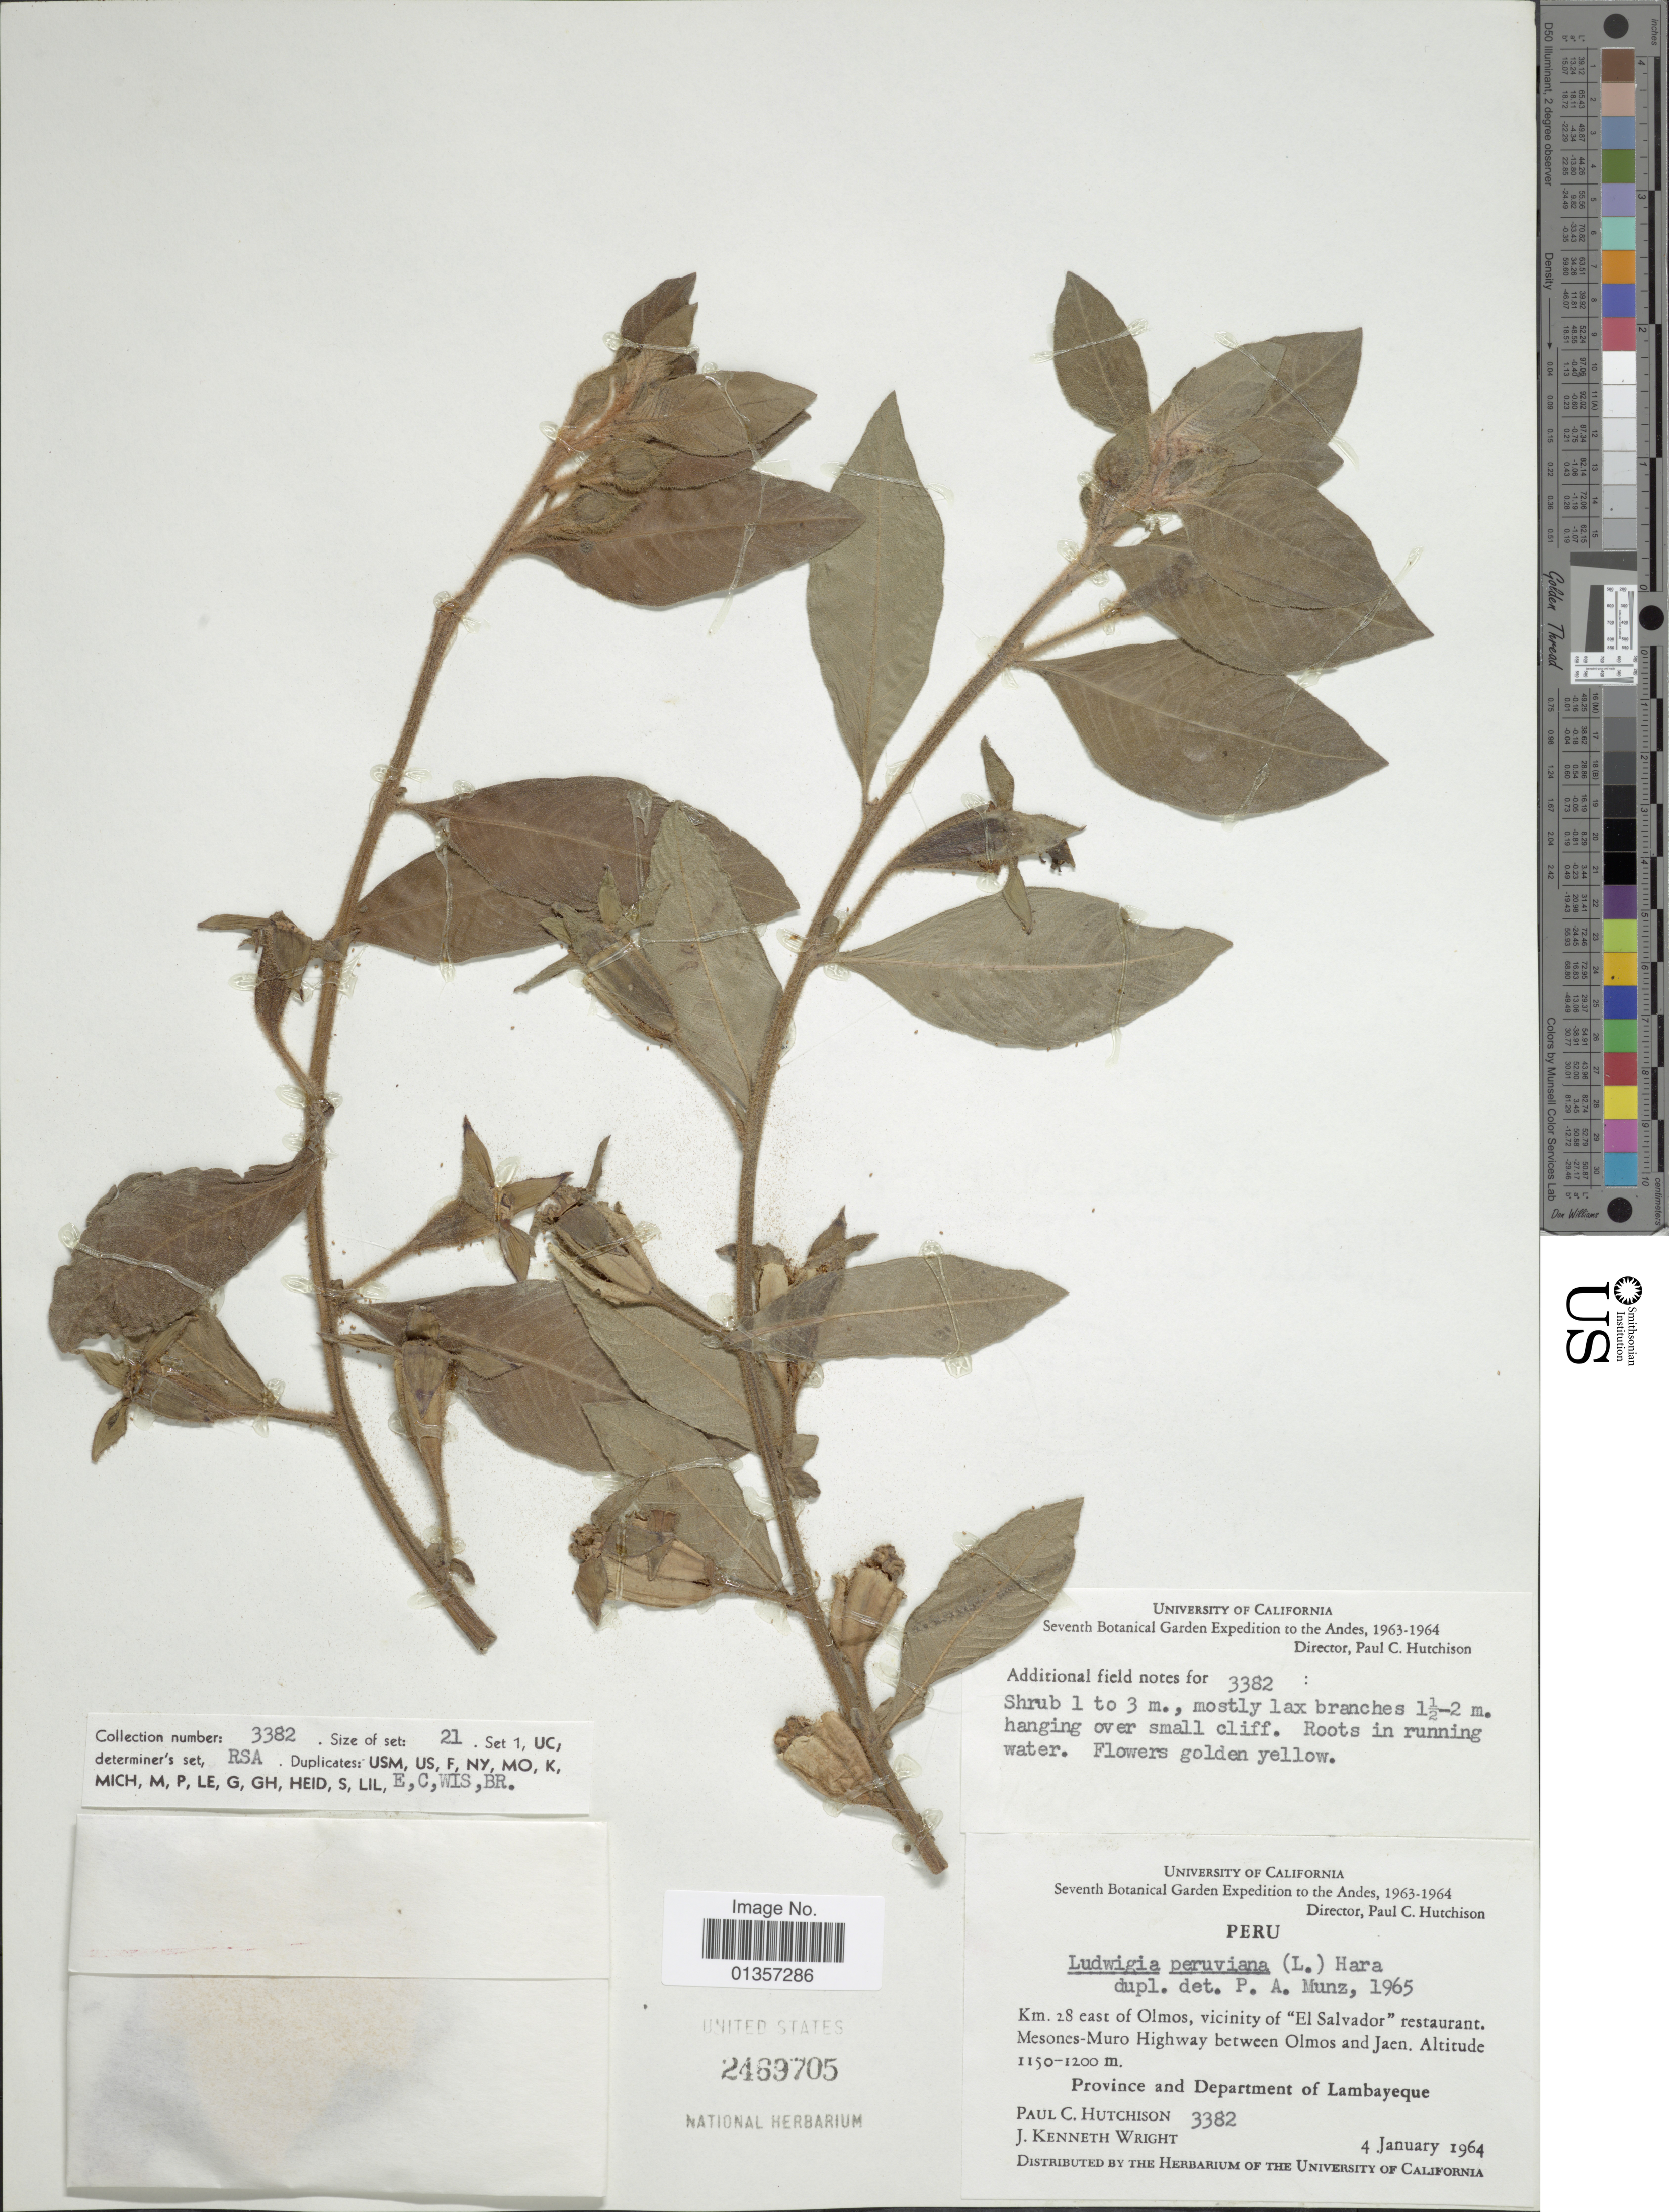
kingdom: Plantae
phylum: Tracheophyta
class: Magnoliopsida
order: Myrtales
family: Onagraceae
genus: Ludwigia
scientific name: Ludwigia peruviana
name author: (L.) H. Hara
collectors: P. C. Hutchison & J. K. Wright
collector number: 3382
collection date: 1964-01-04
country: Peru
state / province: Lambayeque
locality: Km. 28 east of Olmos, vicinity of "El Salvador" restaurant. Mesones-Muro Highway between Olmos and Jaen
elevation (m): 1150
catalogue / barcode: US 2469705